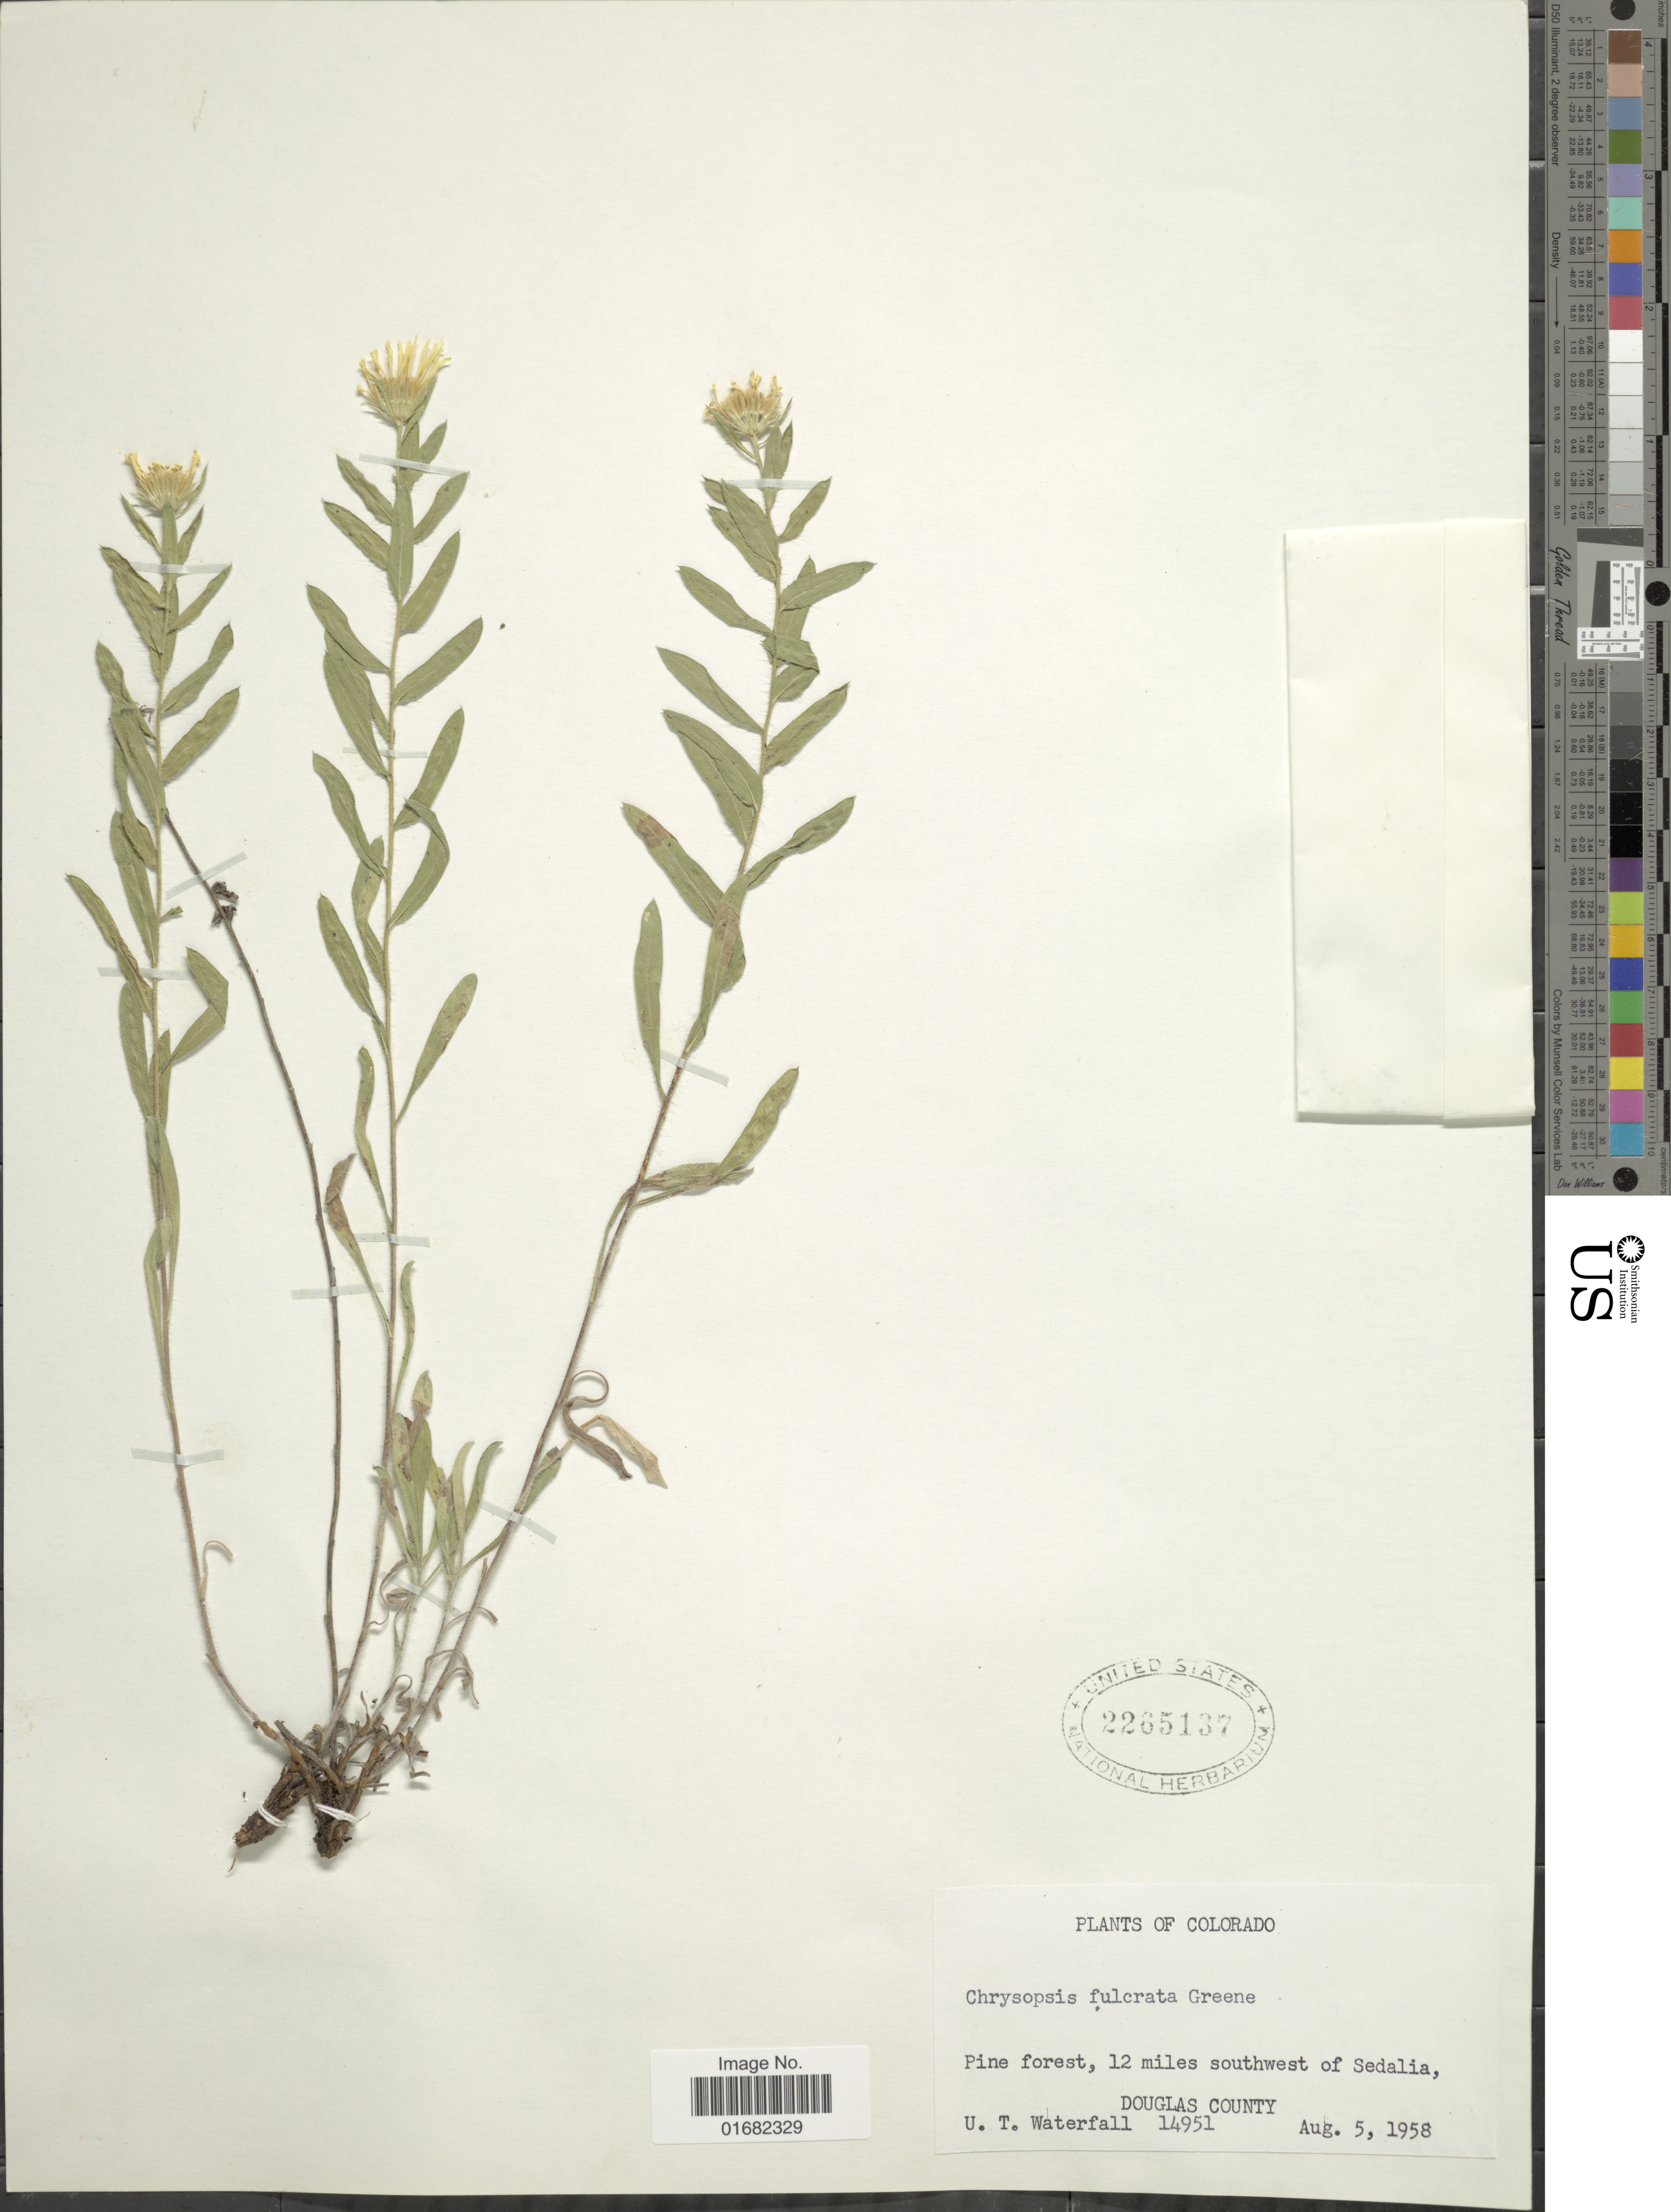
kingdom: Plantae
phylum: Tracheophyta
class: Magnoliopsida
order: Asterales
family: Asteraceae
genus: Heterotheca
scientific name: Heterotheca fulcrata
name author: (Greene) Shinners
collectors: U. T. Waterfall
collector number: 14951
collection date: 1958-08-05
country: United States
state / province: Colorado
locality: Pine forest, 12 miles southwest of Sedalia. Douglas County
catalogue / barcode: US 2265137